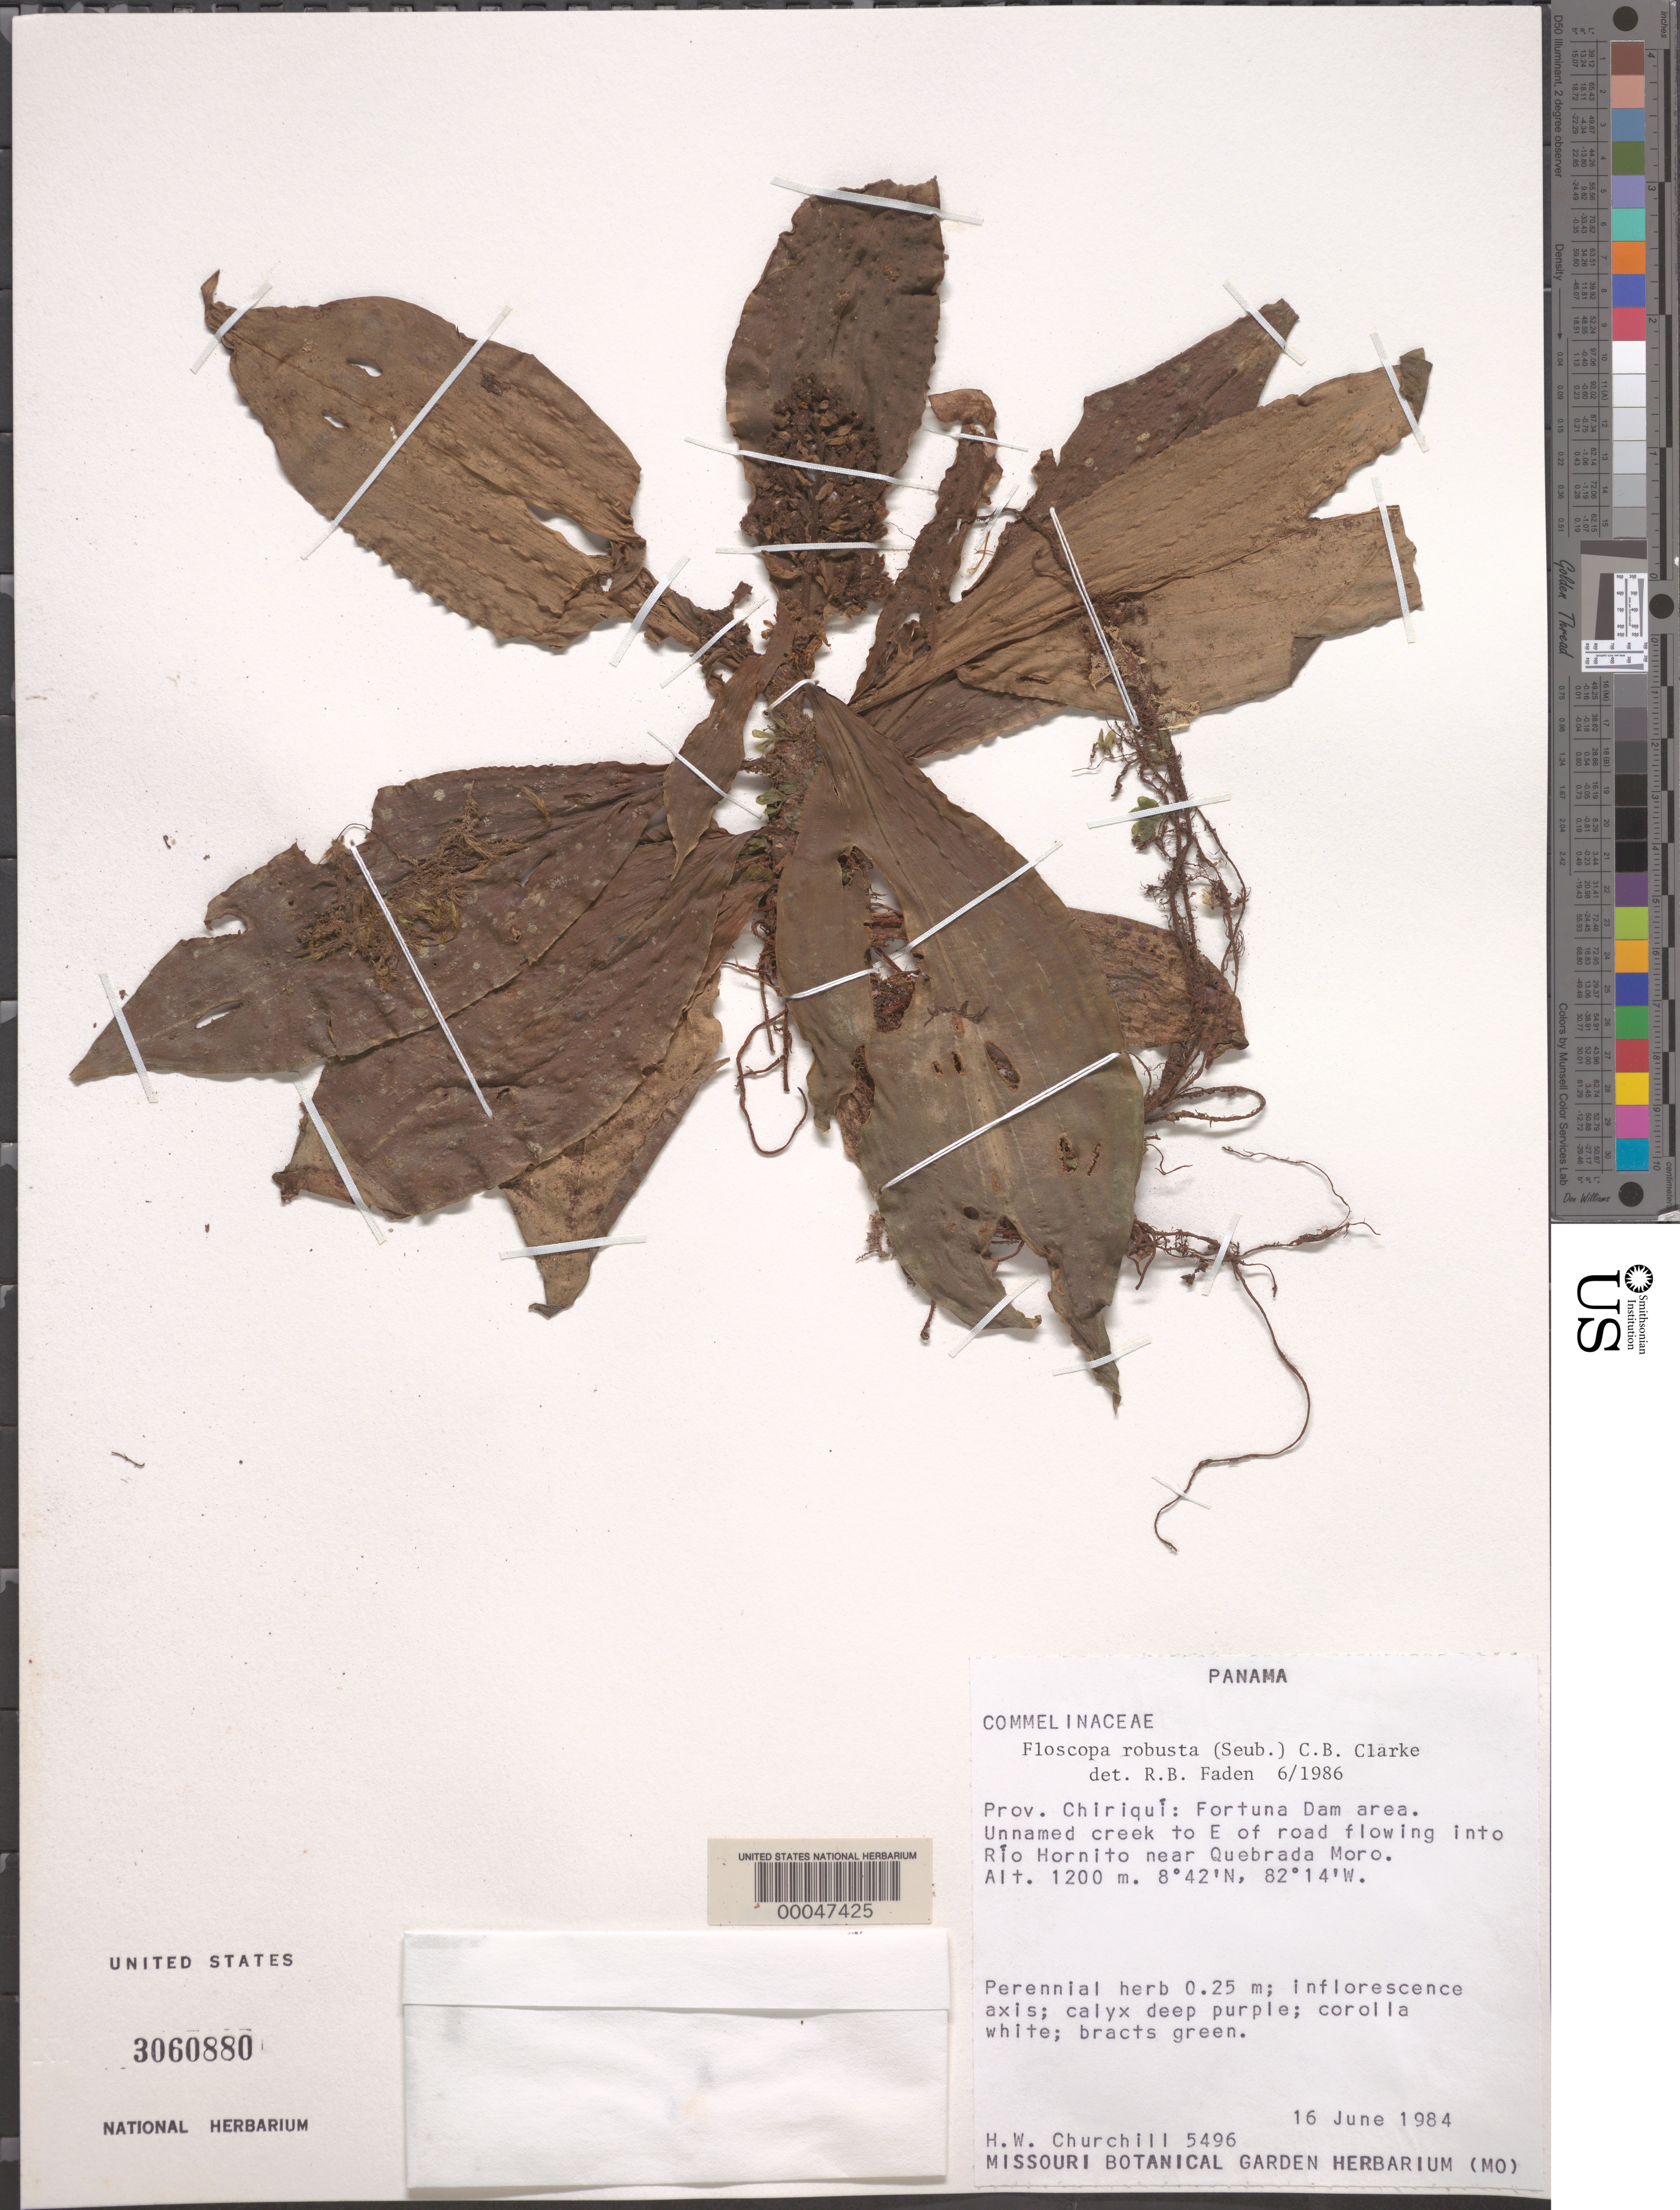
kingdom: Plantae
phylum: Tracheophyta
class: Liliopsida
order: Commelinales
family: Commelinaceae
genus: Floscopa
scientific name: Floscopa robusta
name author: (Seub.) C.B. Clarke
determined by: Faden, Robert B., (US), Smithsonian Institution - National Museum of Natural History (UNITED STATES)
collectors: H. Churchill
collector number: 5496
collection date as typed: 16 Jun 1984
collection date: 1984-06-16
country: Panama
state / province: Chiriquí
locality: Near Fortuna Dam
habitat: Creek bank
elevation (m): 1200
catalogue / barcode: US 3060880